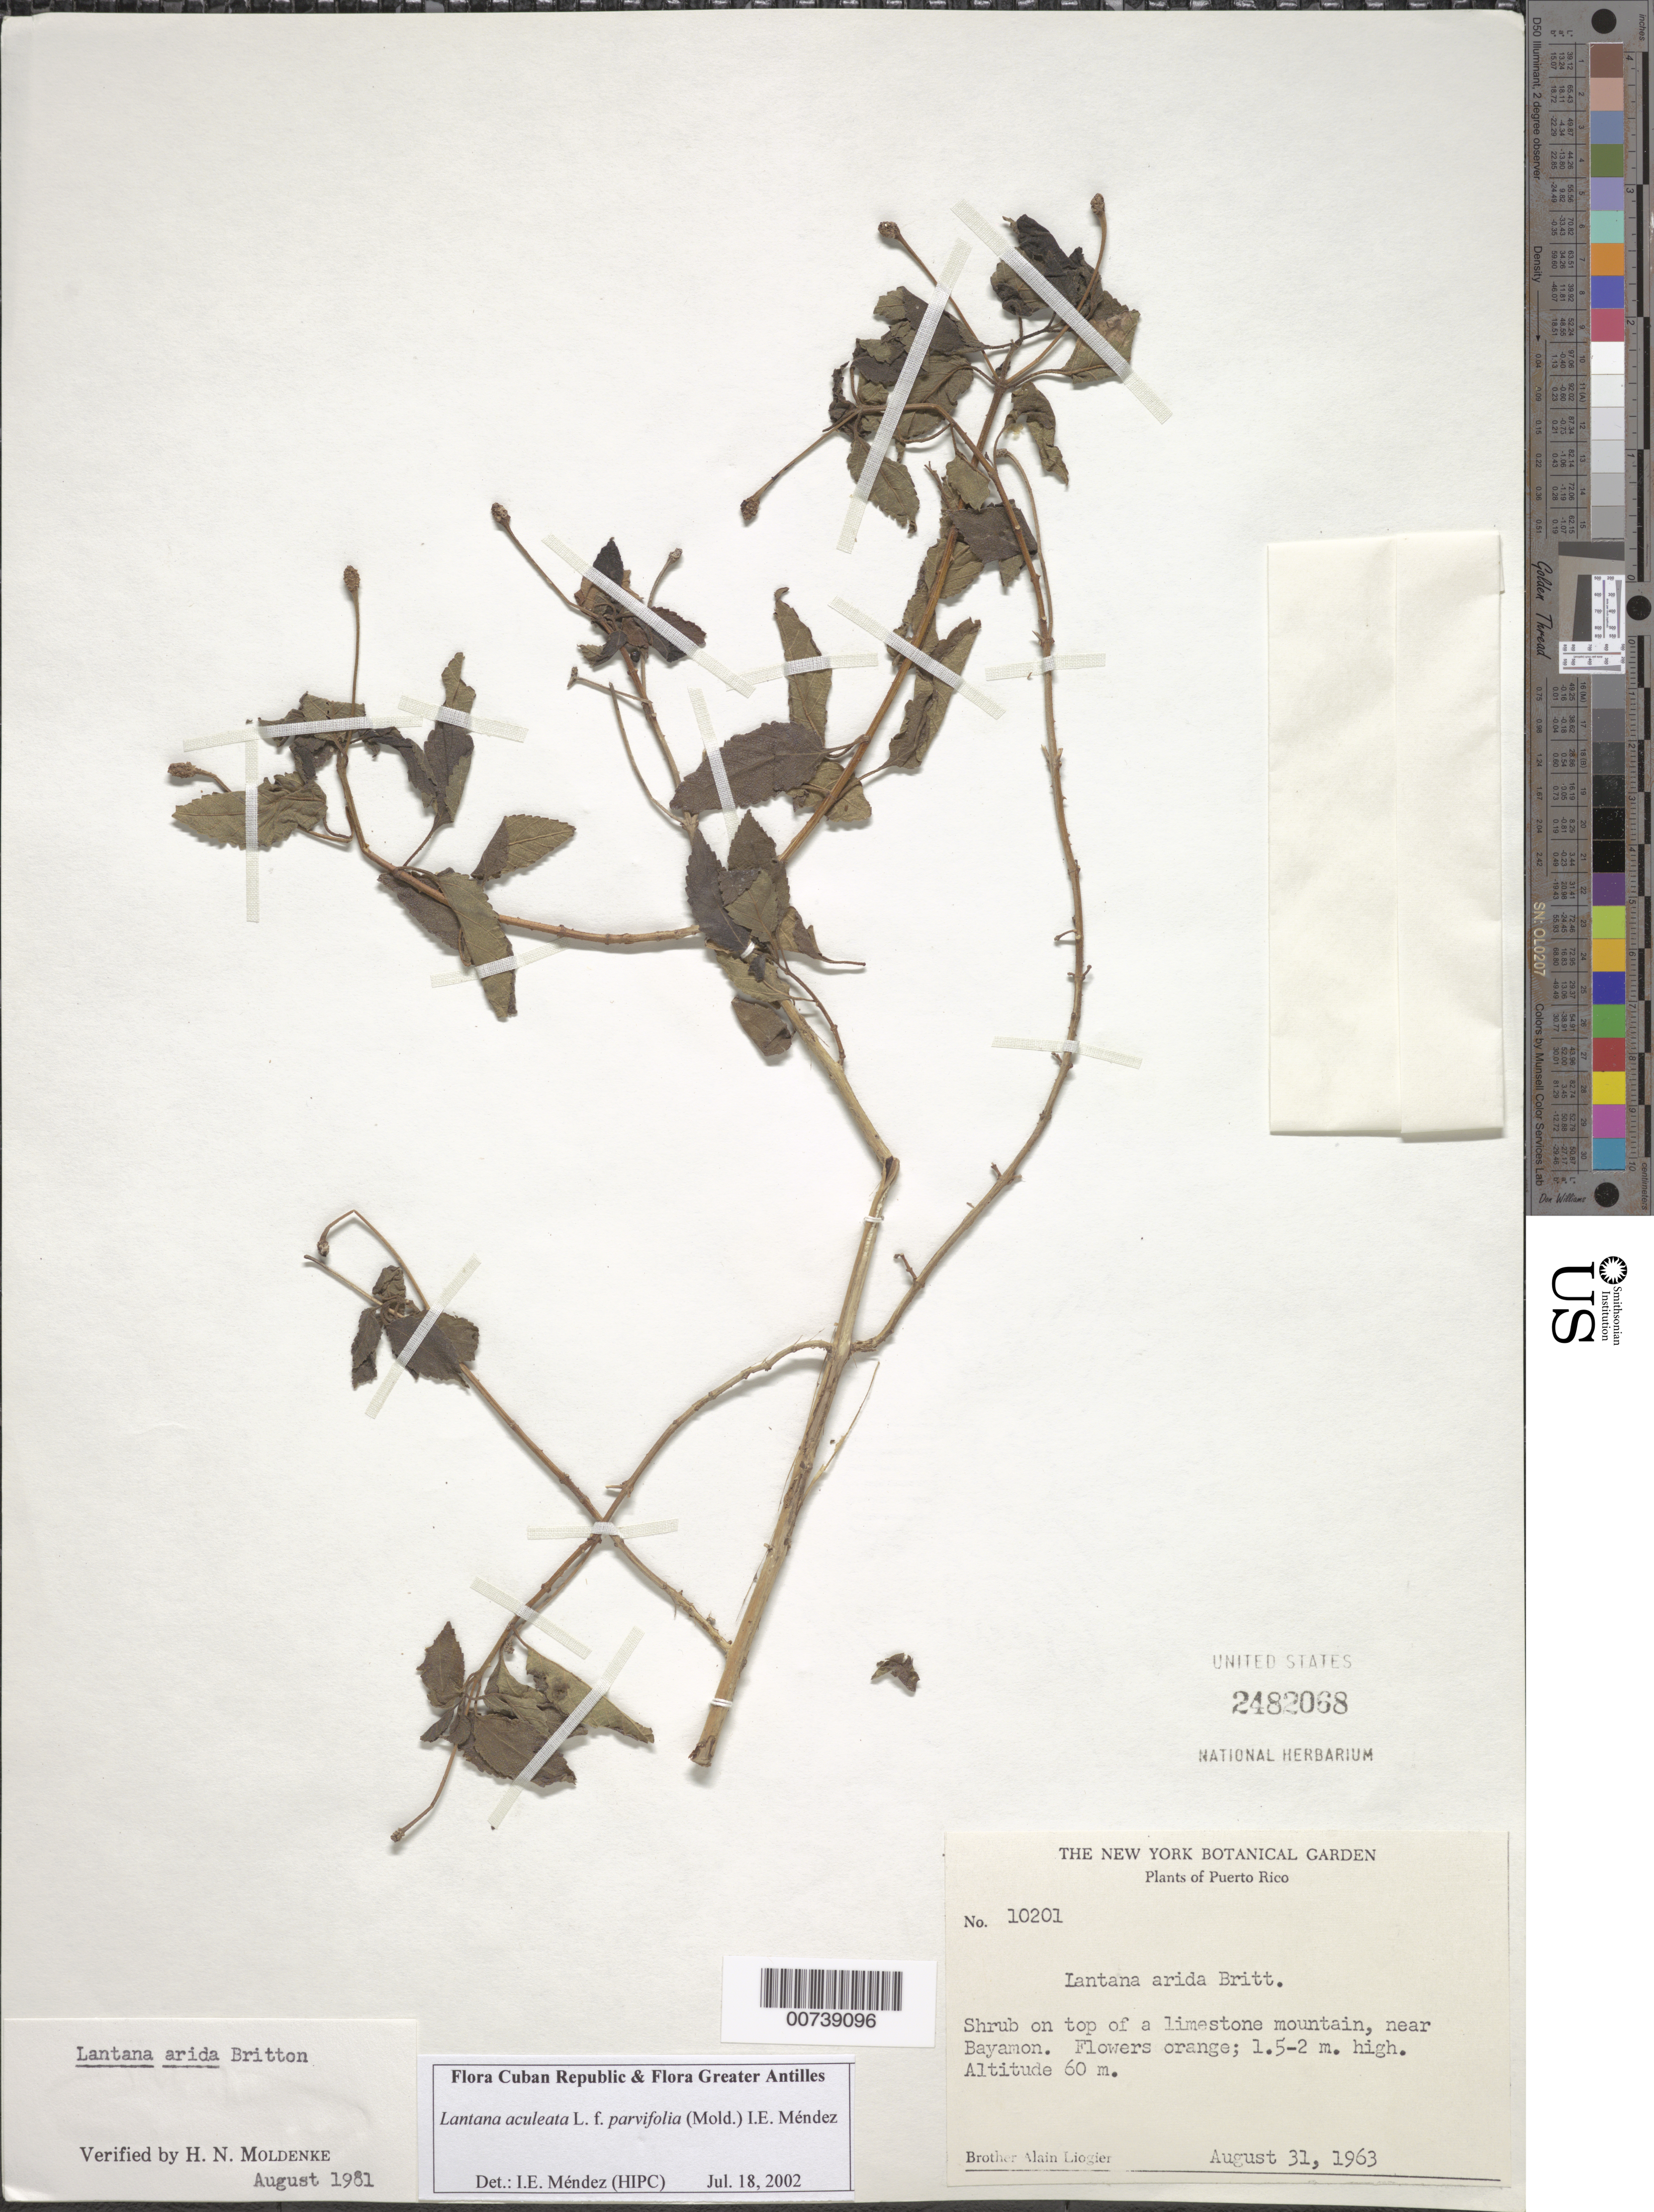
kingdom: Plantae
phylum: Tracheophyta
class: Magnoliopsida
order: Lamiales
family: Verbenaceae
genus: Lantana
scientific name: Lantana x aculeata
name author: L.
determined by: Méndez, Isidro E., (HIPC)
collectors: A. H. Liogier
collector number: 10201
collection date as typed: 31 Aug 1963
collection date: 1963-08-31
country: Puerto Rico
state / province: Bayamón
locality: Near Bayamon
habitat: On top of a limestone mountain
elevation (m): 60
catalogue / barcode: US 2482068